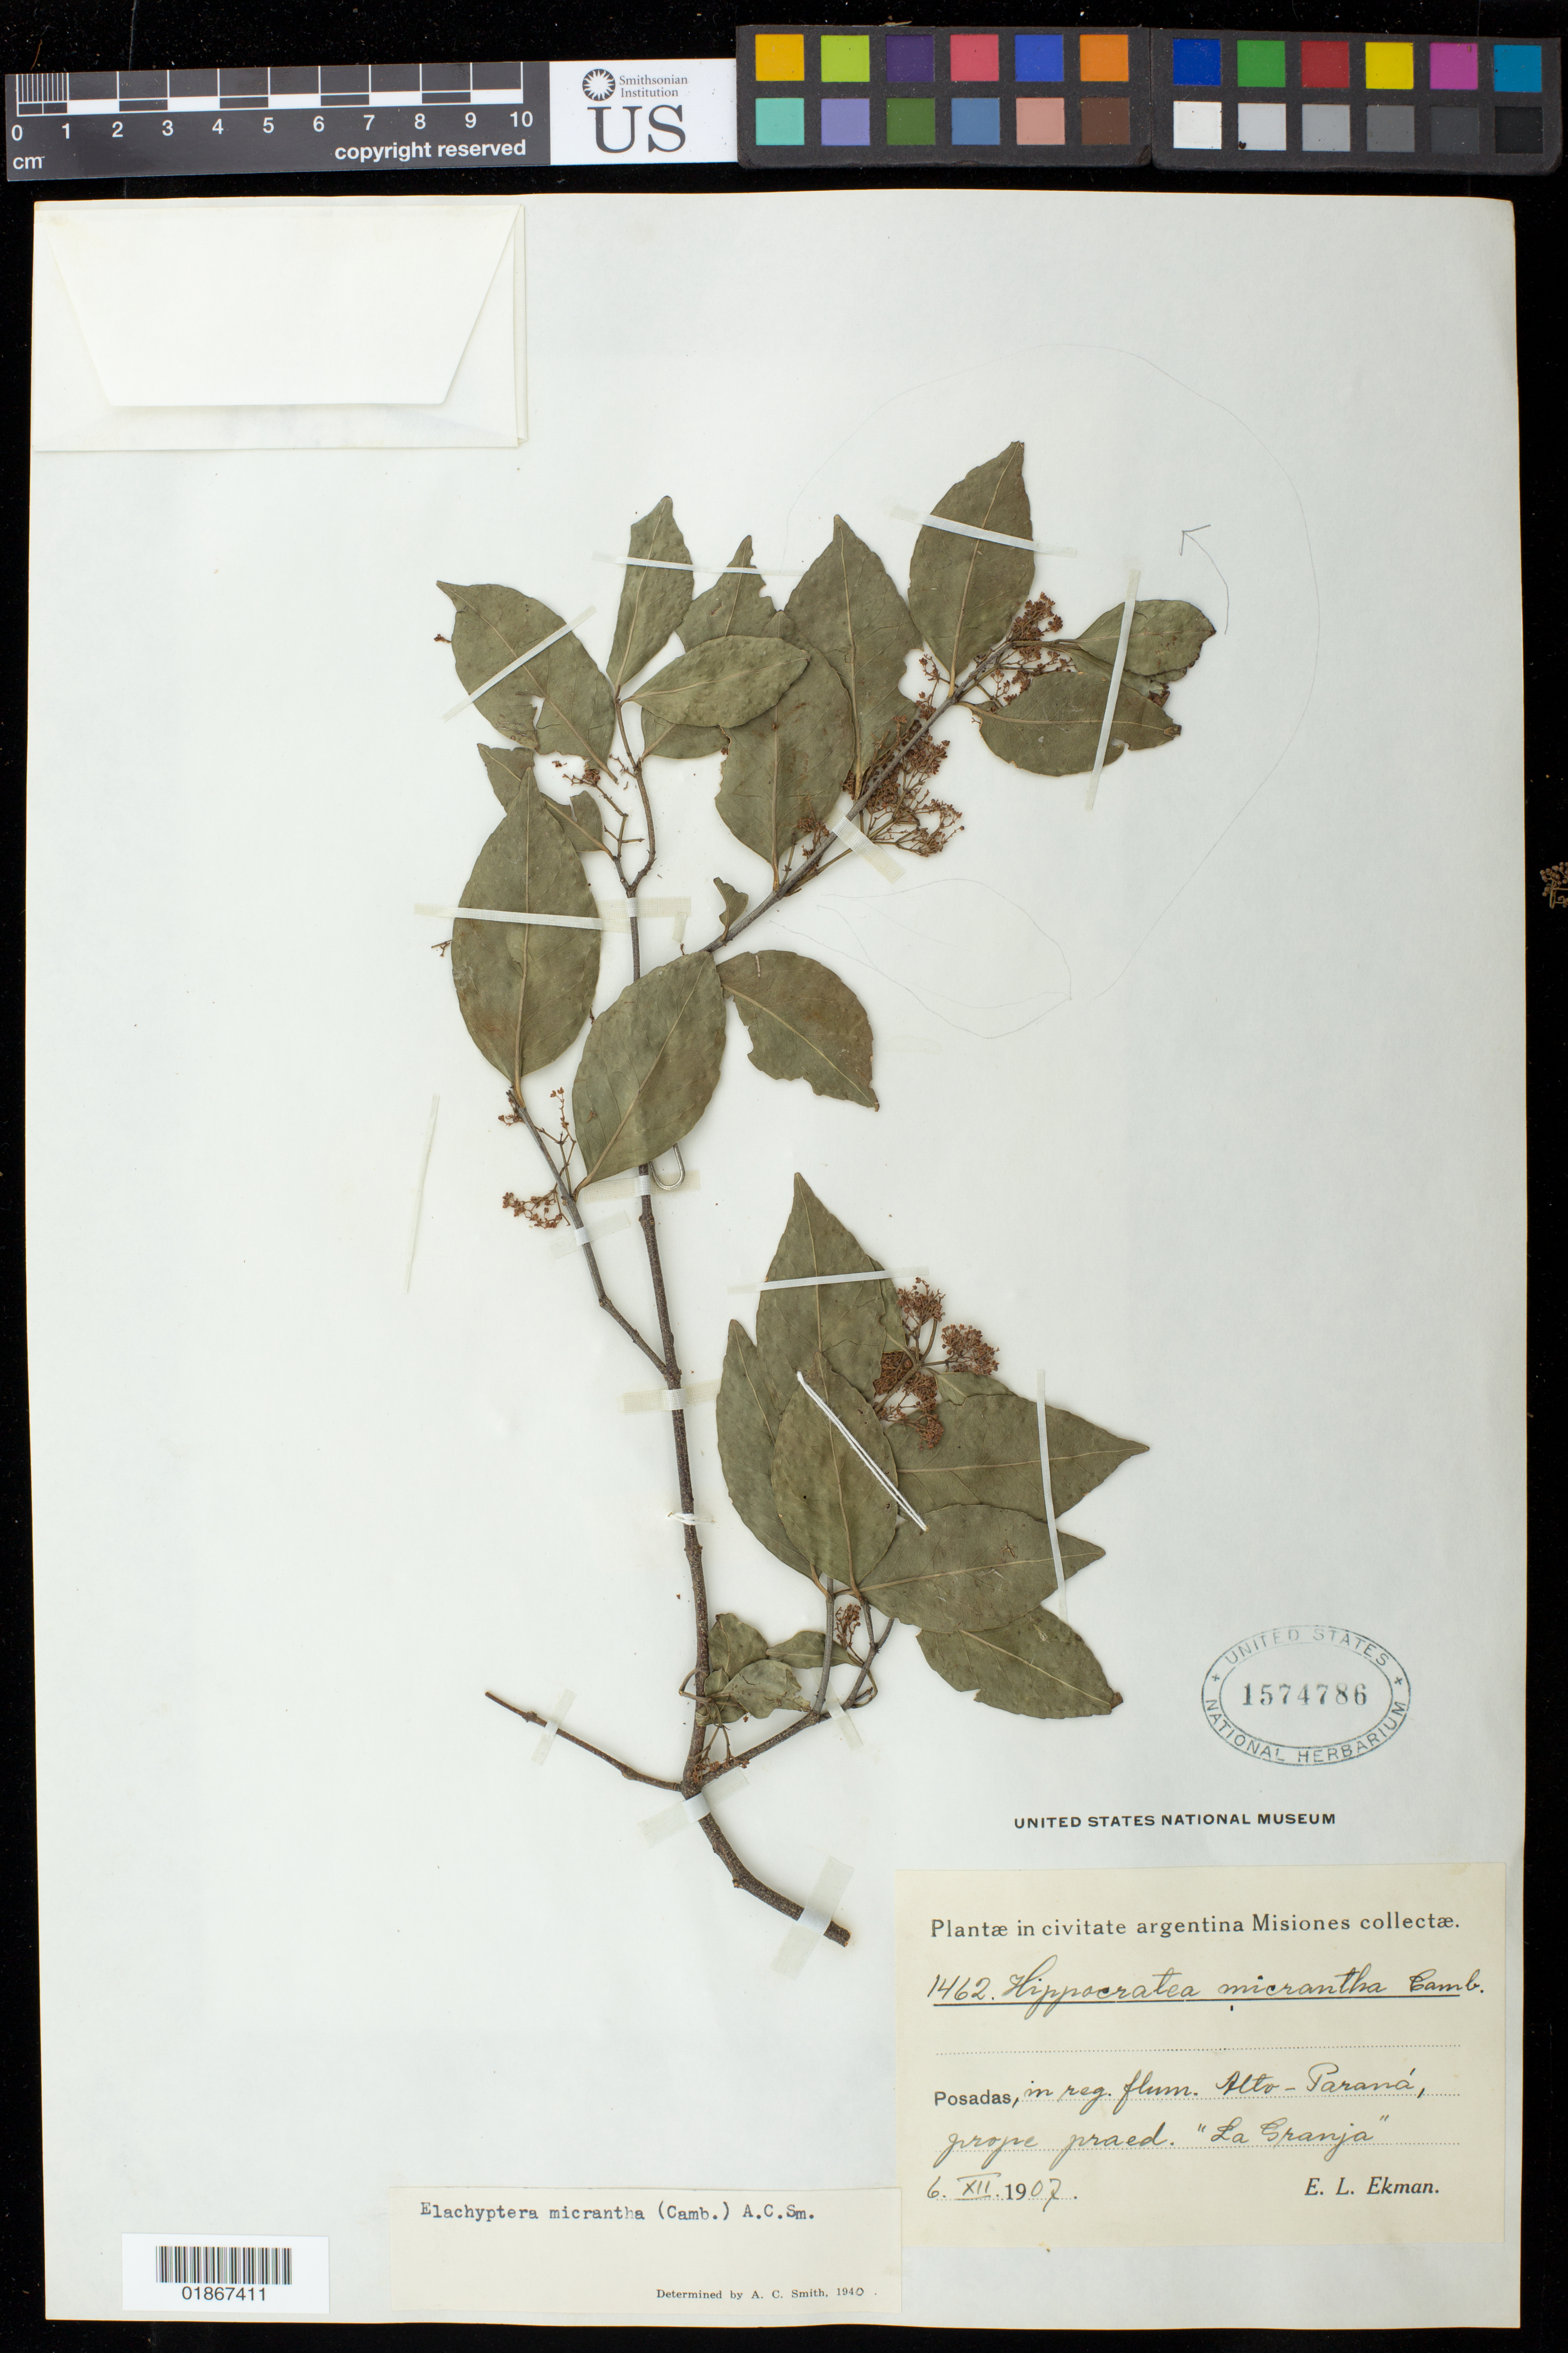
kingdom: Plantae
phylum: Tracheophyta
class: Magnoliopsida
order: Celastrales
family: Celastraceae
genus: Elachyptera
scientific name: Elachyptera micrantha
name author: (Cambess.) A.C. Sm.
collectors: E. L. Ekman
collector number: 1462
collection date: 1907-12-06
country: Argentina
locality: Posadas, Alto Paraná, prope praed. La Granja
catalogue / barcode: US 1574786